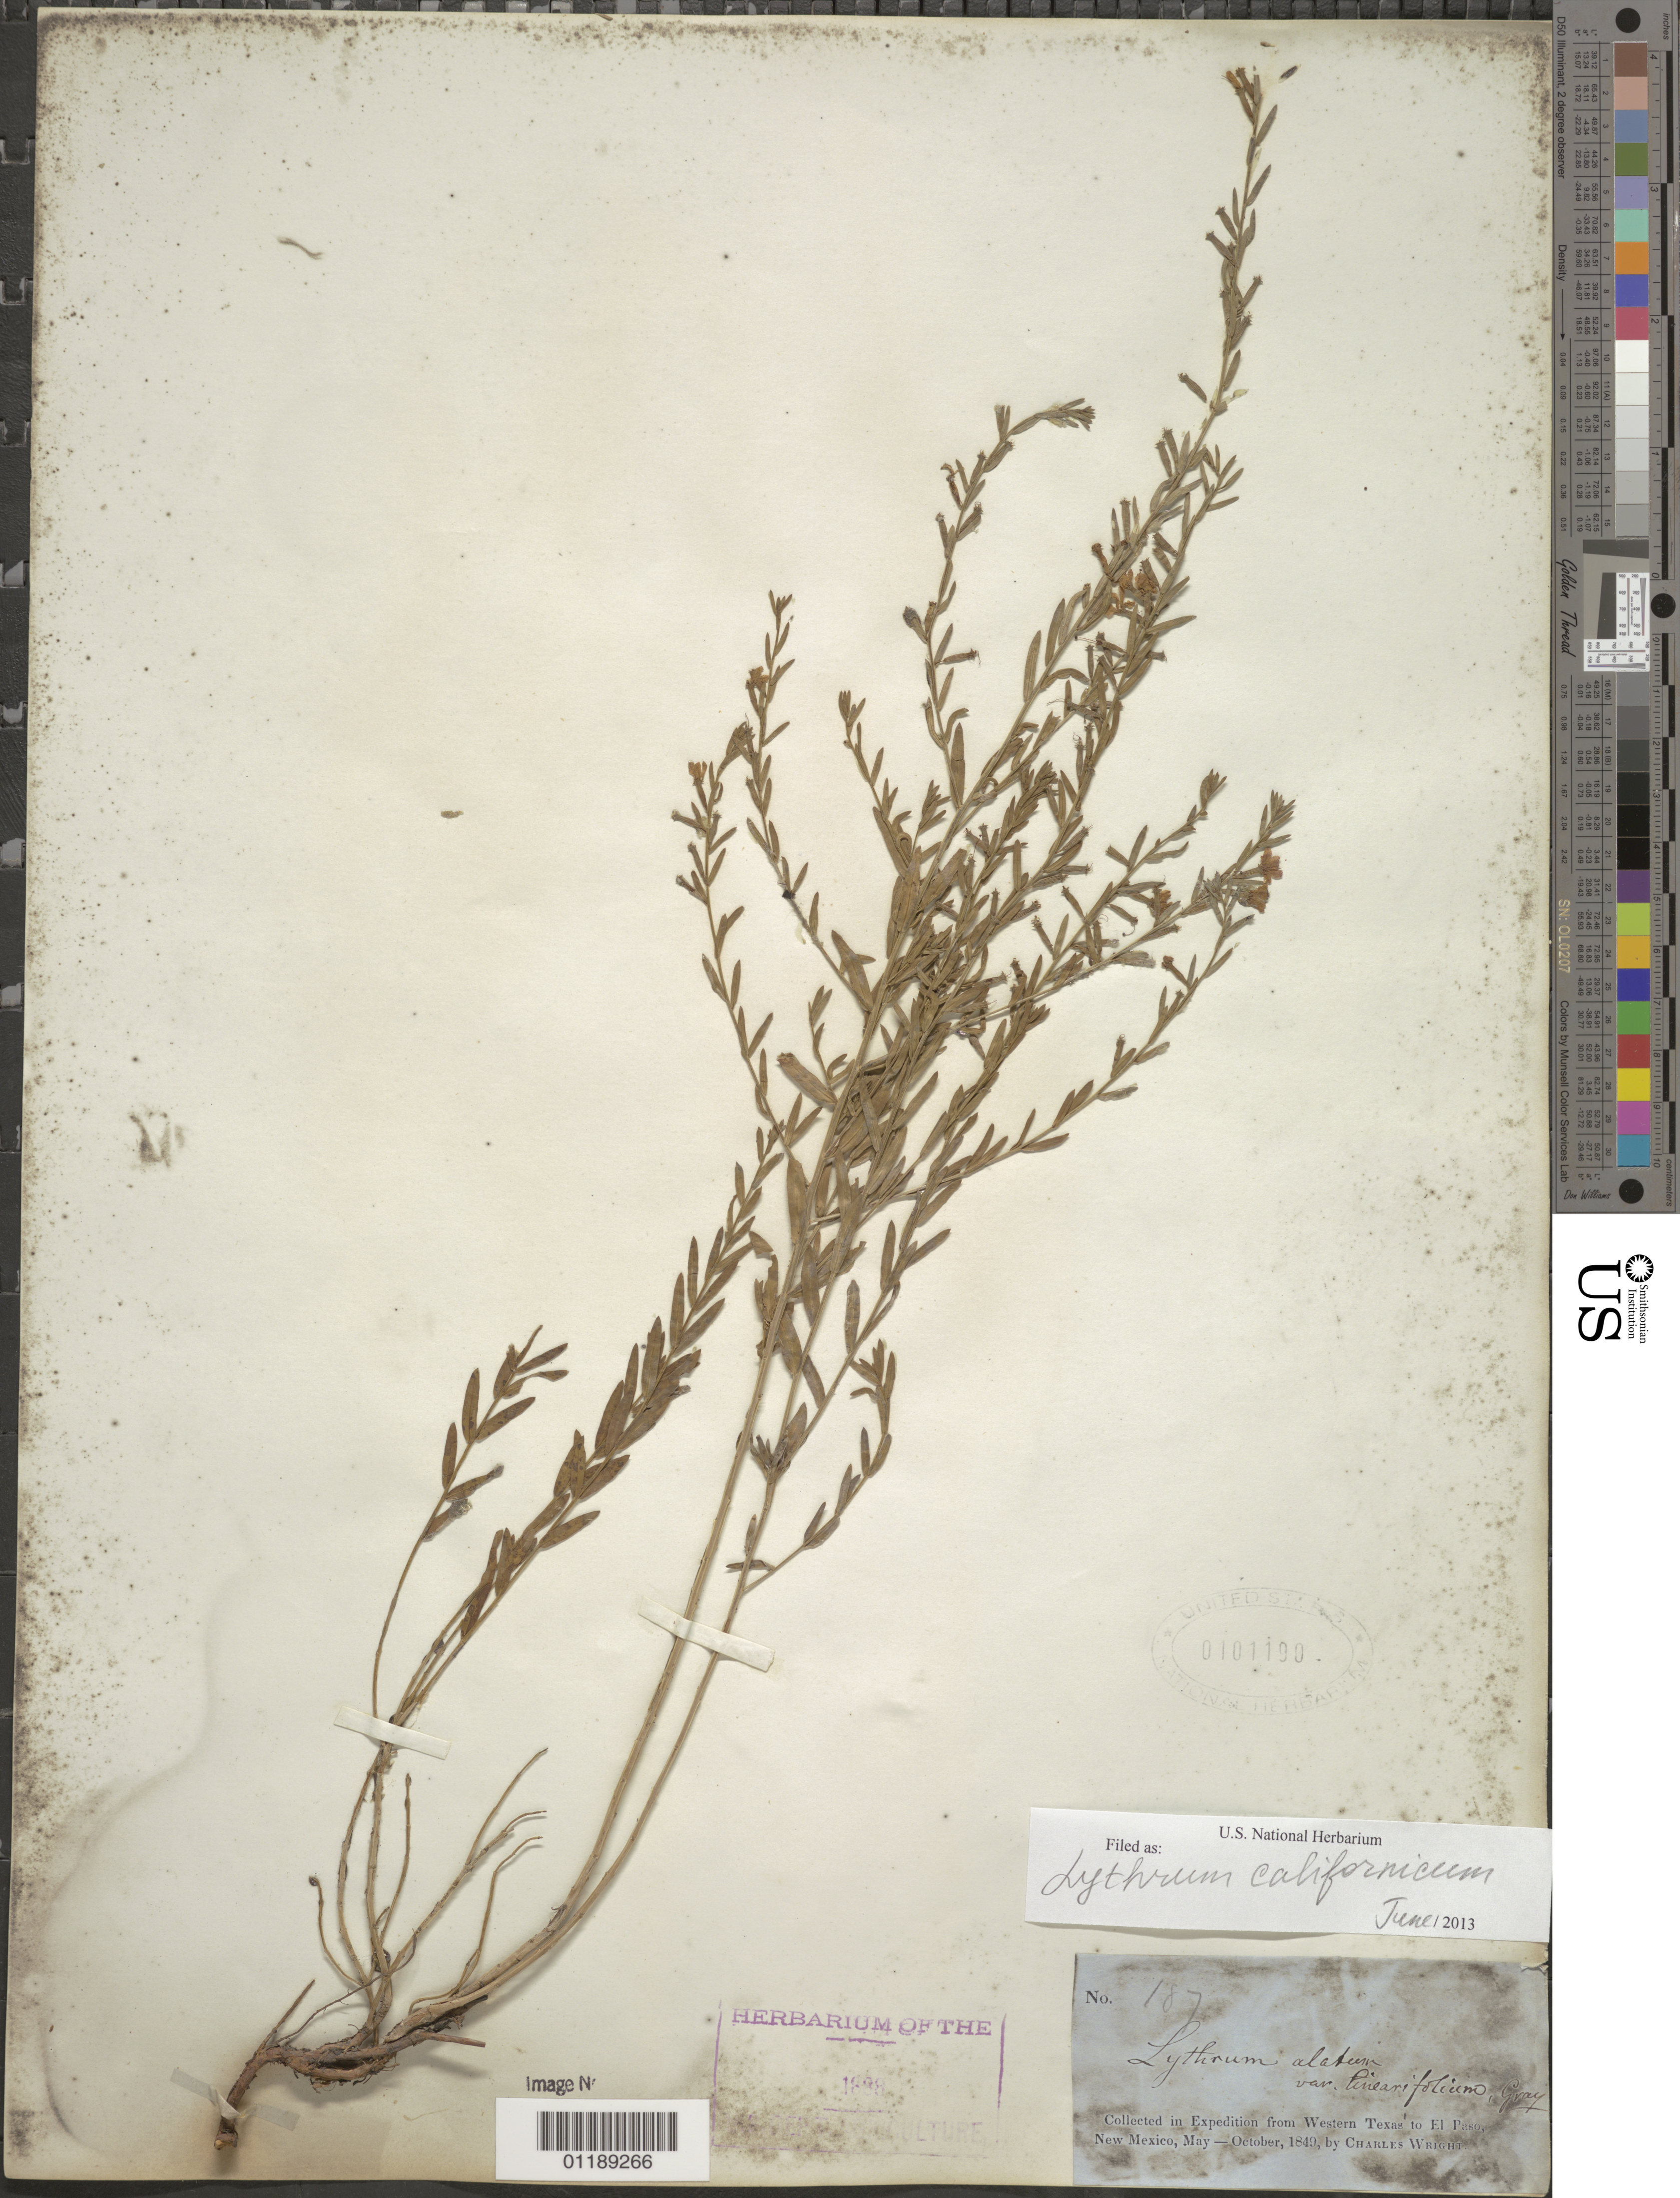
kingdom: Plantae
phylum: Tracheophyta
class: Magnoliopsida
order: Myrtales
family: Lythraceae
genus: Lythrum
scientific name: Lythrum californicum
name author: Torr. & A. Gray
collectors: C. Wright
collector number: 187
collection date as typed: May 1849 to -- Oct 1849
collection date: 1849-05/1849-10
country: United States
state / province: New Mexico / Texas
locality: from Western Texas to El Paso, New Mexico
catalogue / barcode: US 101190